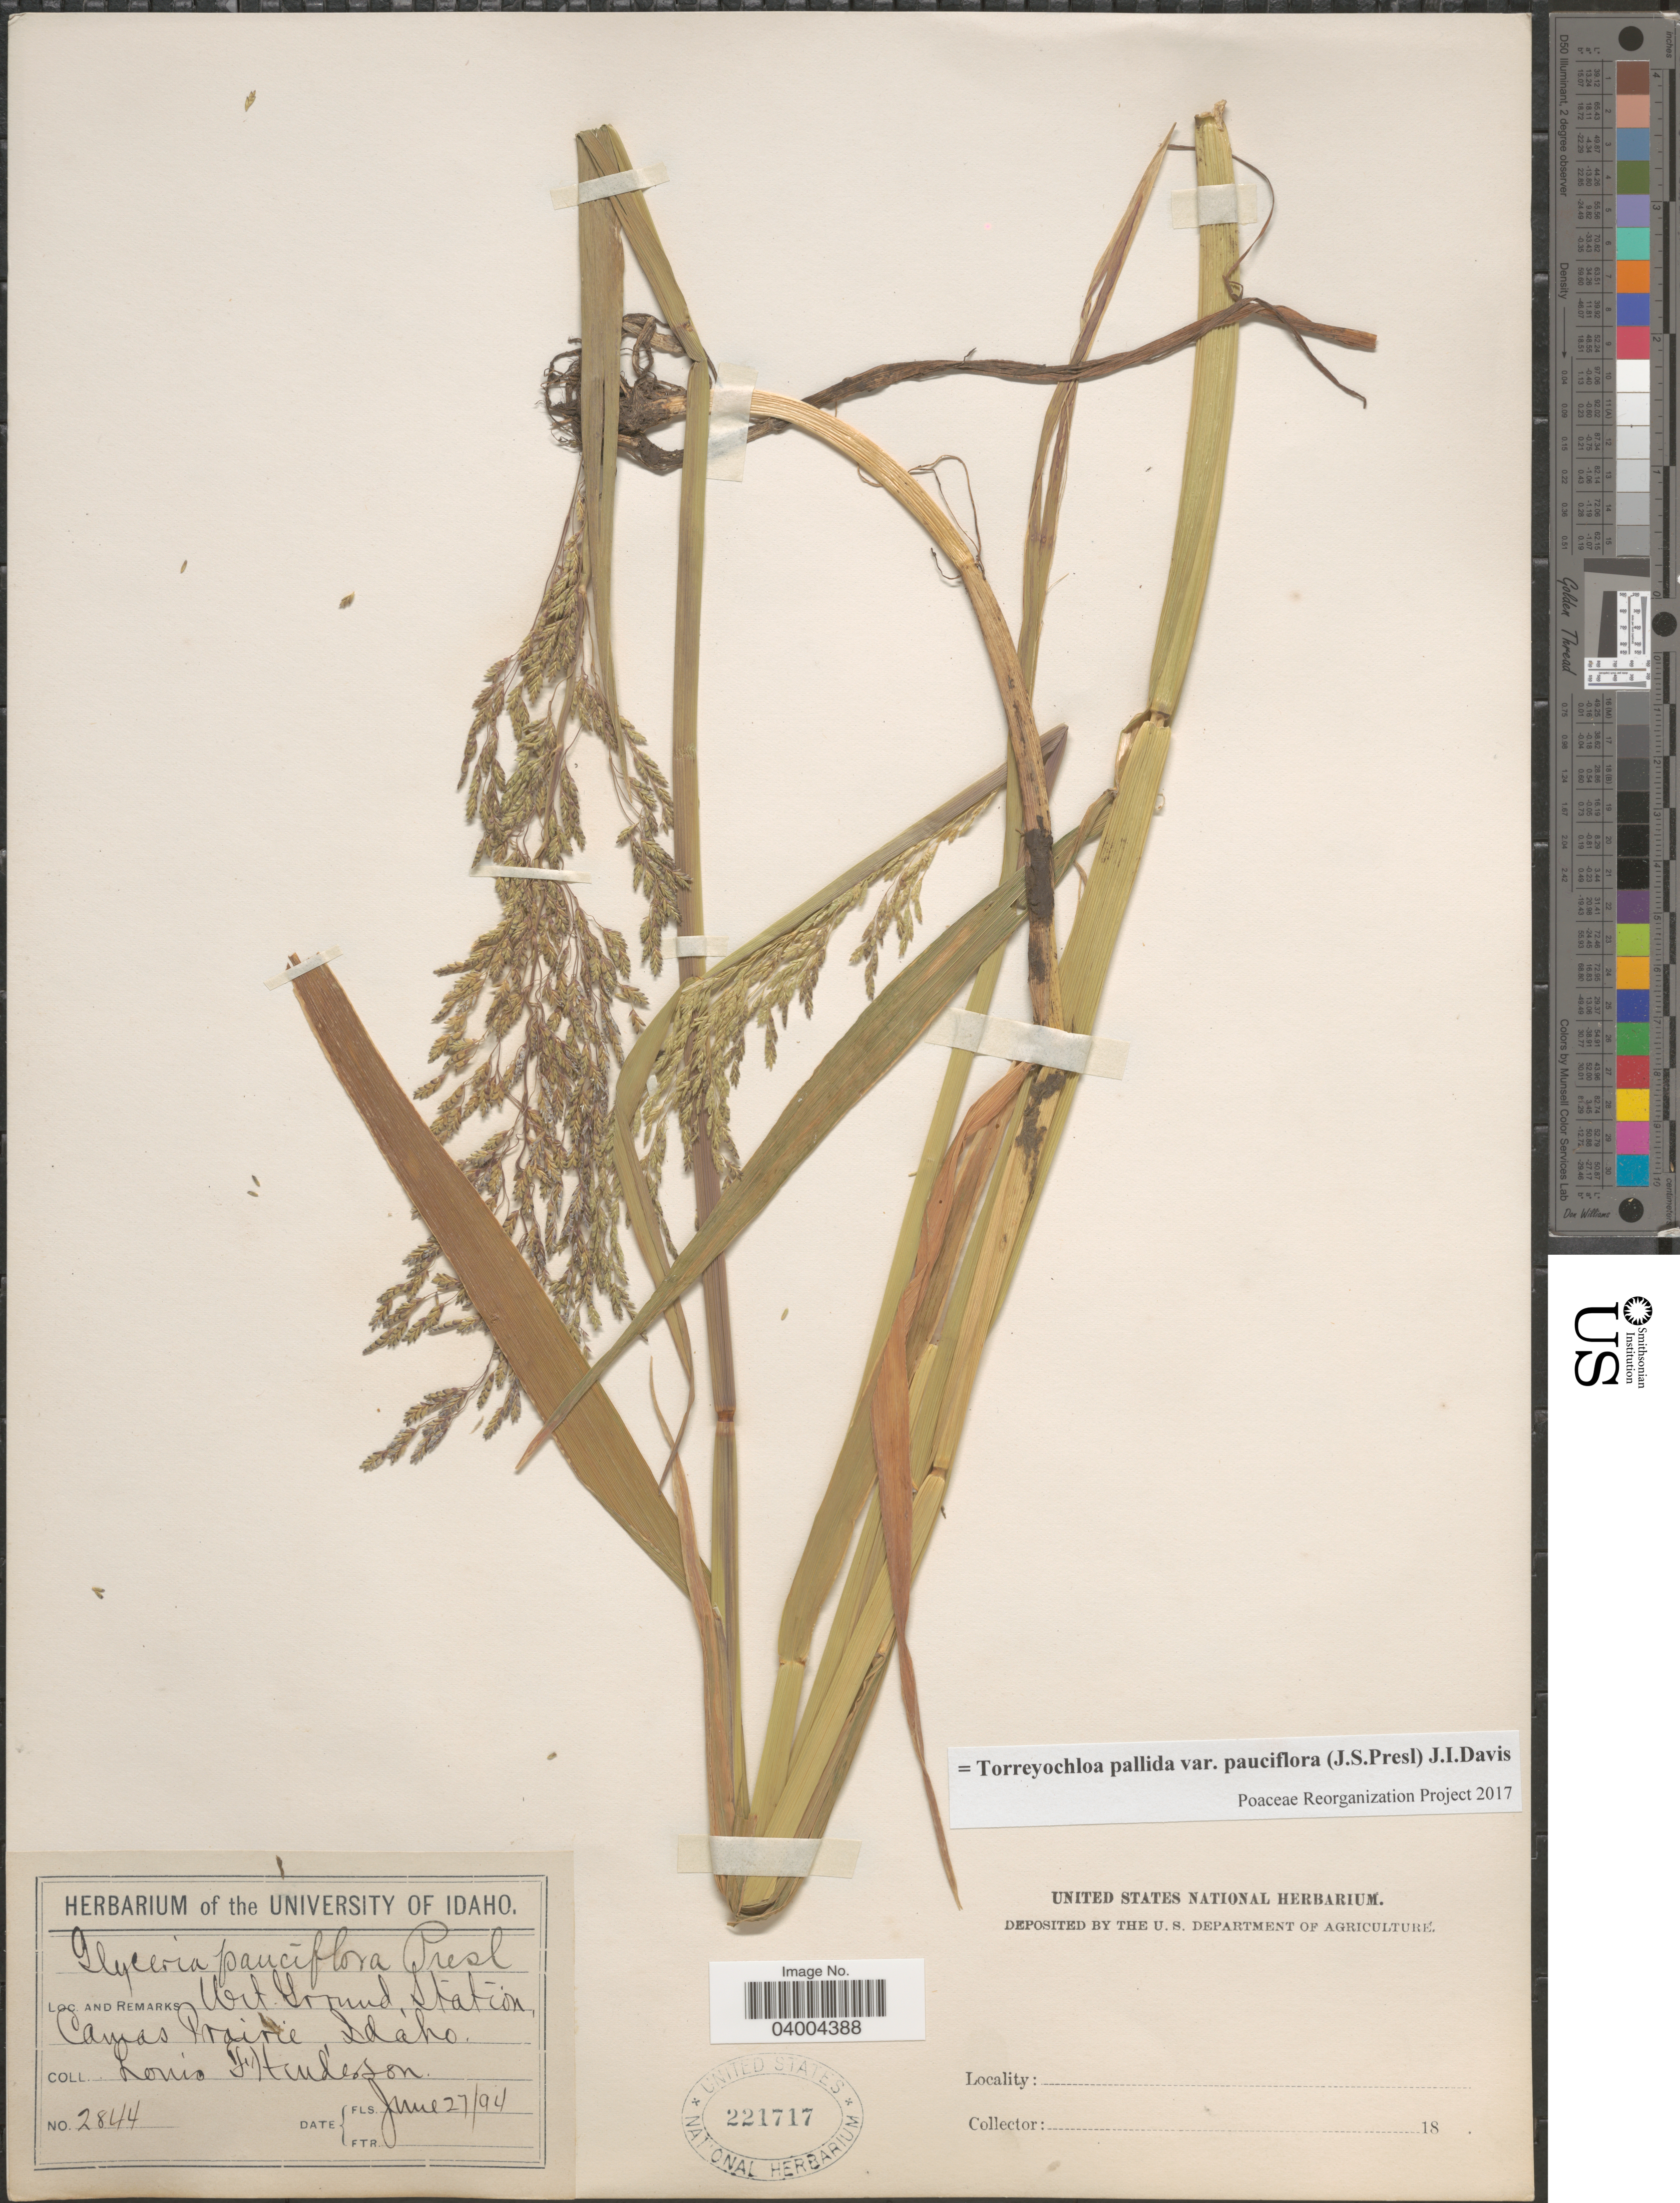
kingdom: Plantae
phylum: Tracheophyta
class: Liliopsida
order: Poales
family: Poaceae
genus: Torreyochloa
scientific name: Torreyochloa pallida var. pauciflora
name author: (J. Presl) J.I. Davis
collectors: L. Henderson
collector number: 2844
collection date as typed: Transcribed d/m/y: 27/6/94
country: United States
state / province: Idaho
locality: Wet Ground, Station, Camas Prairie.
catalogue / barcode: US 221717